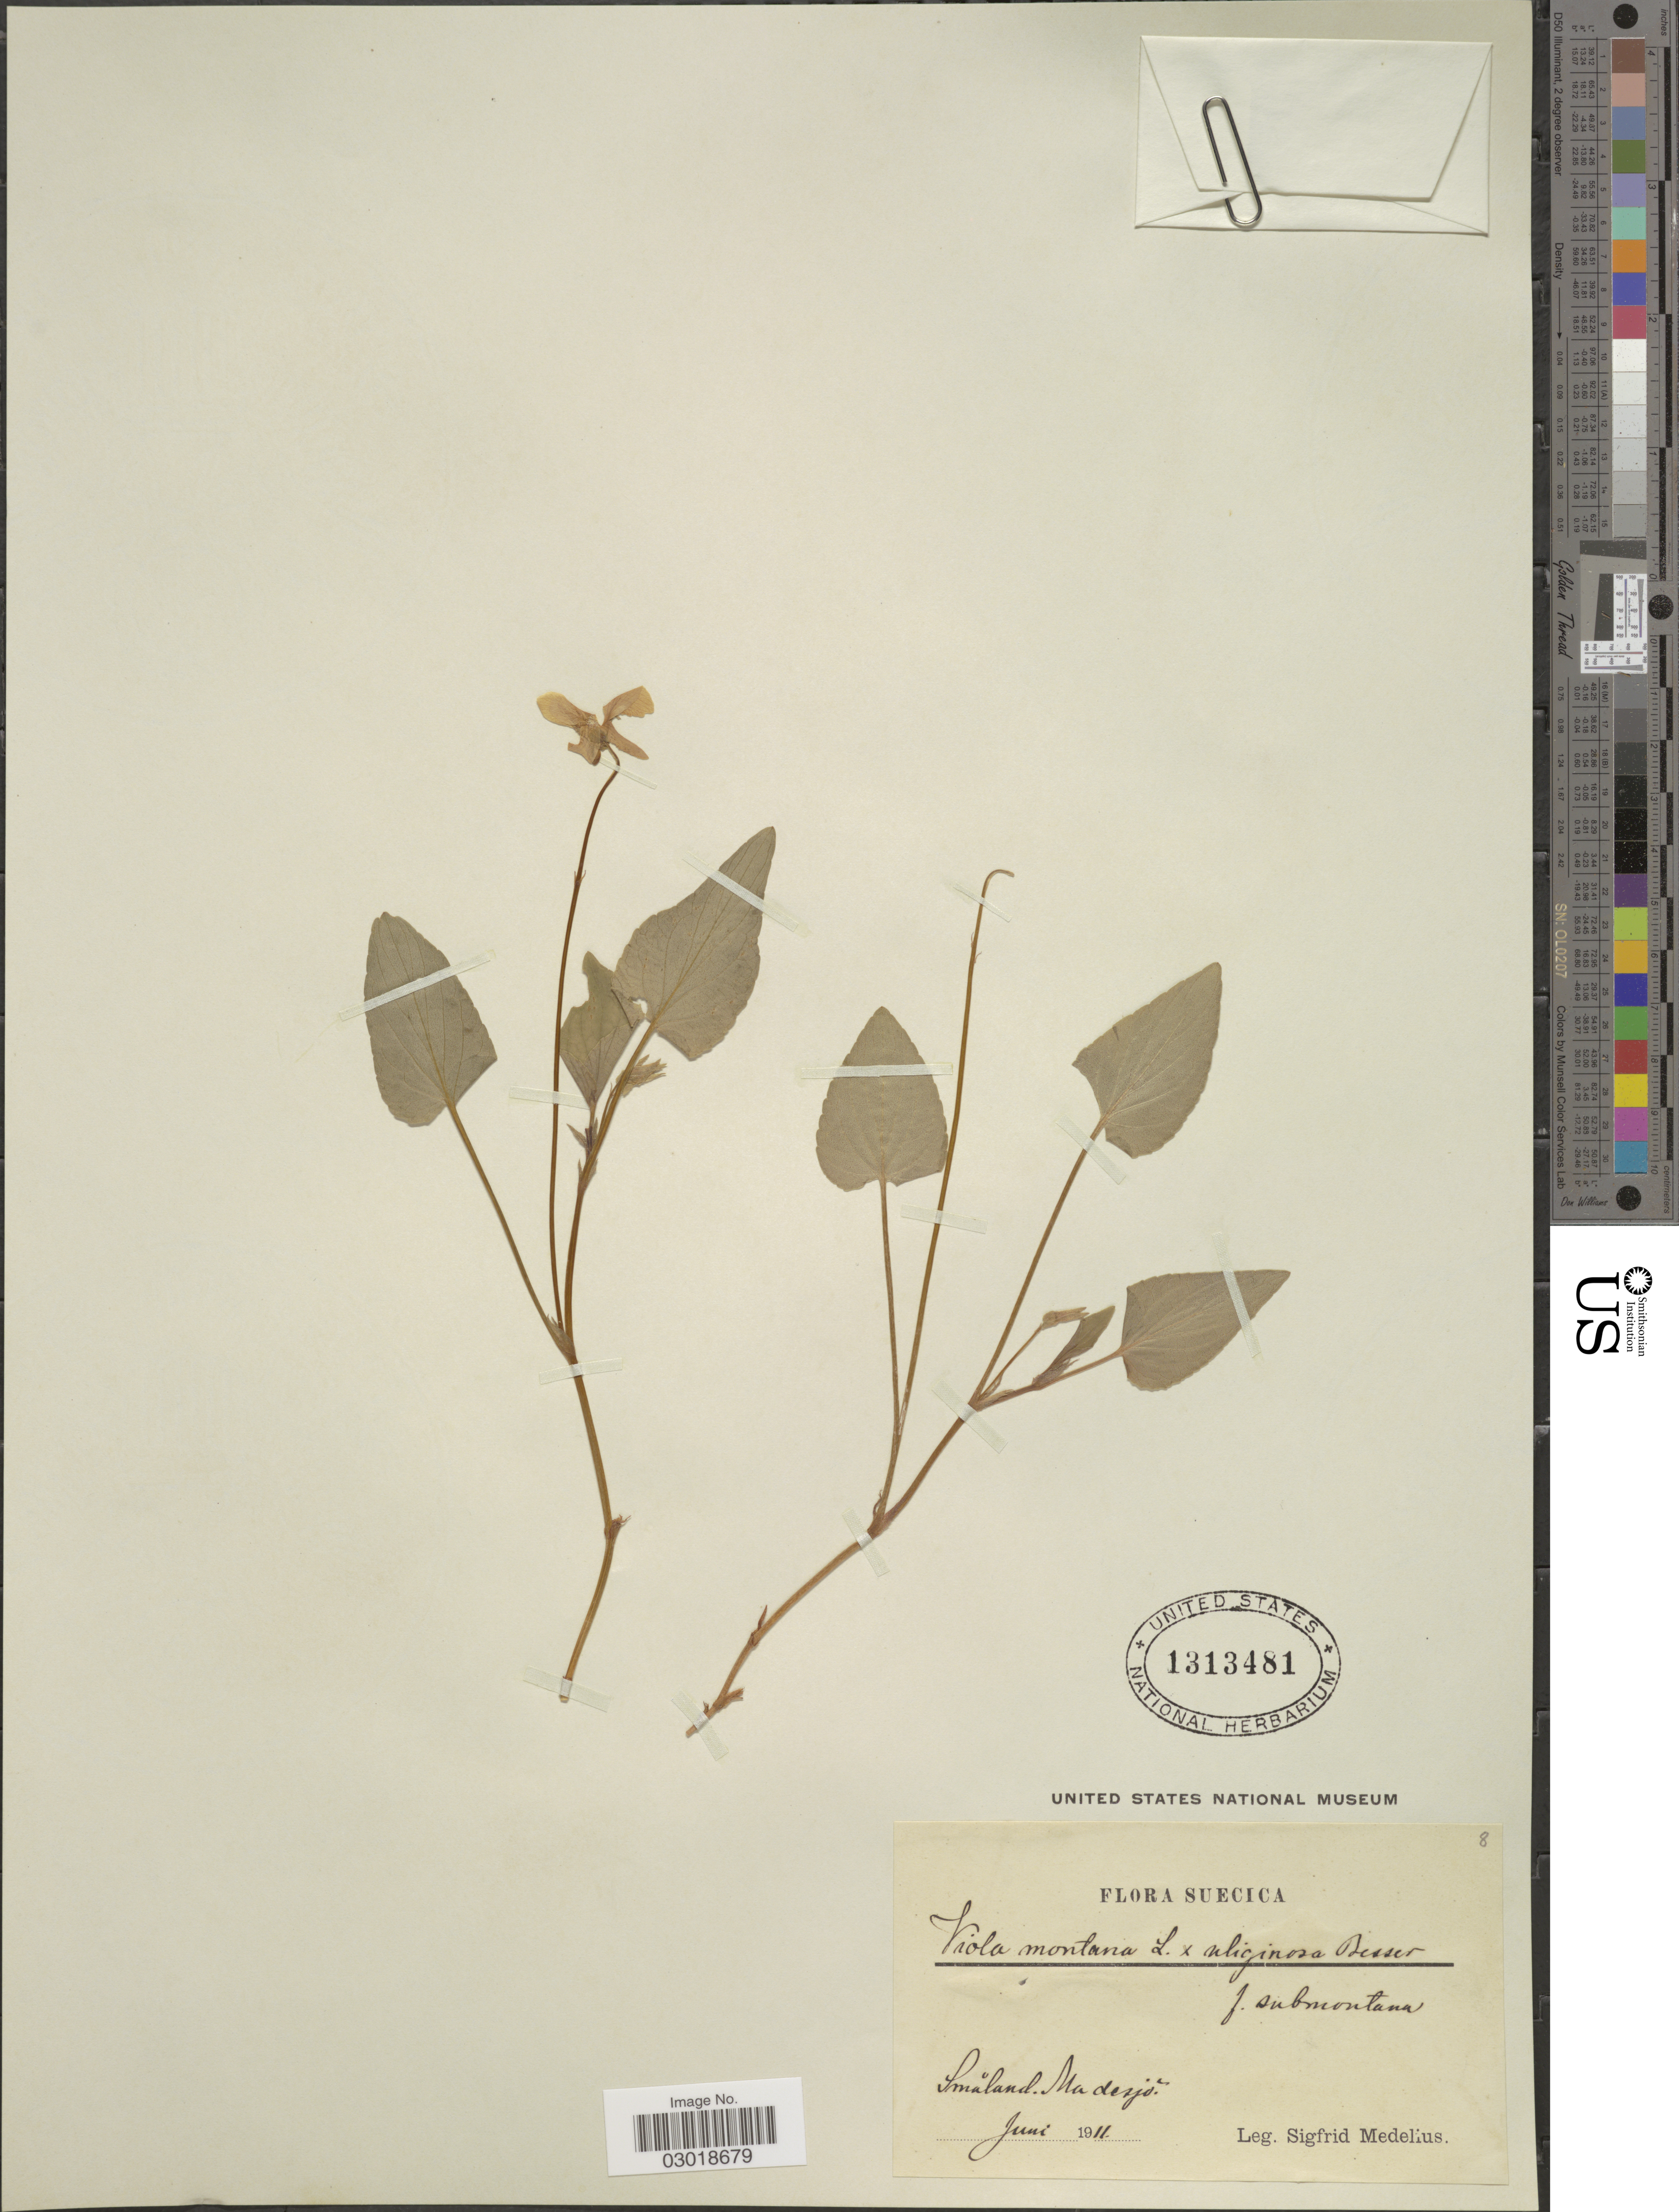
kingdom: Plantae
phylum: Tracheophyta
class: Magnoliopsida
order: Malpighiales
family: Violaceae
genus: Viola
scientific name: Viola montana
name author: L.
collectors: S. Medelius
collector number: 8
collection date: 1911-06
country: Sweden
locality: Suecica: Smaland: Madesjo.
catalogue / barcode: US 1313481